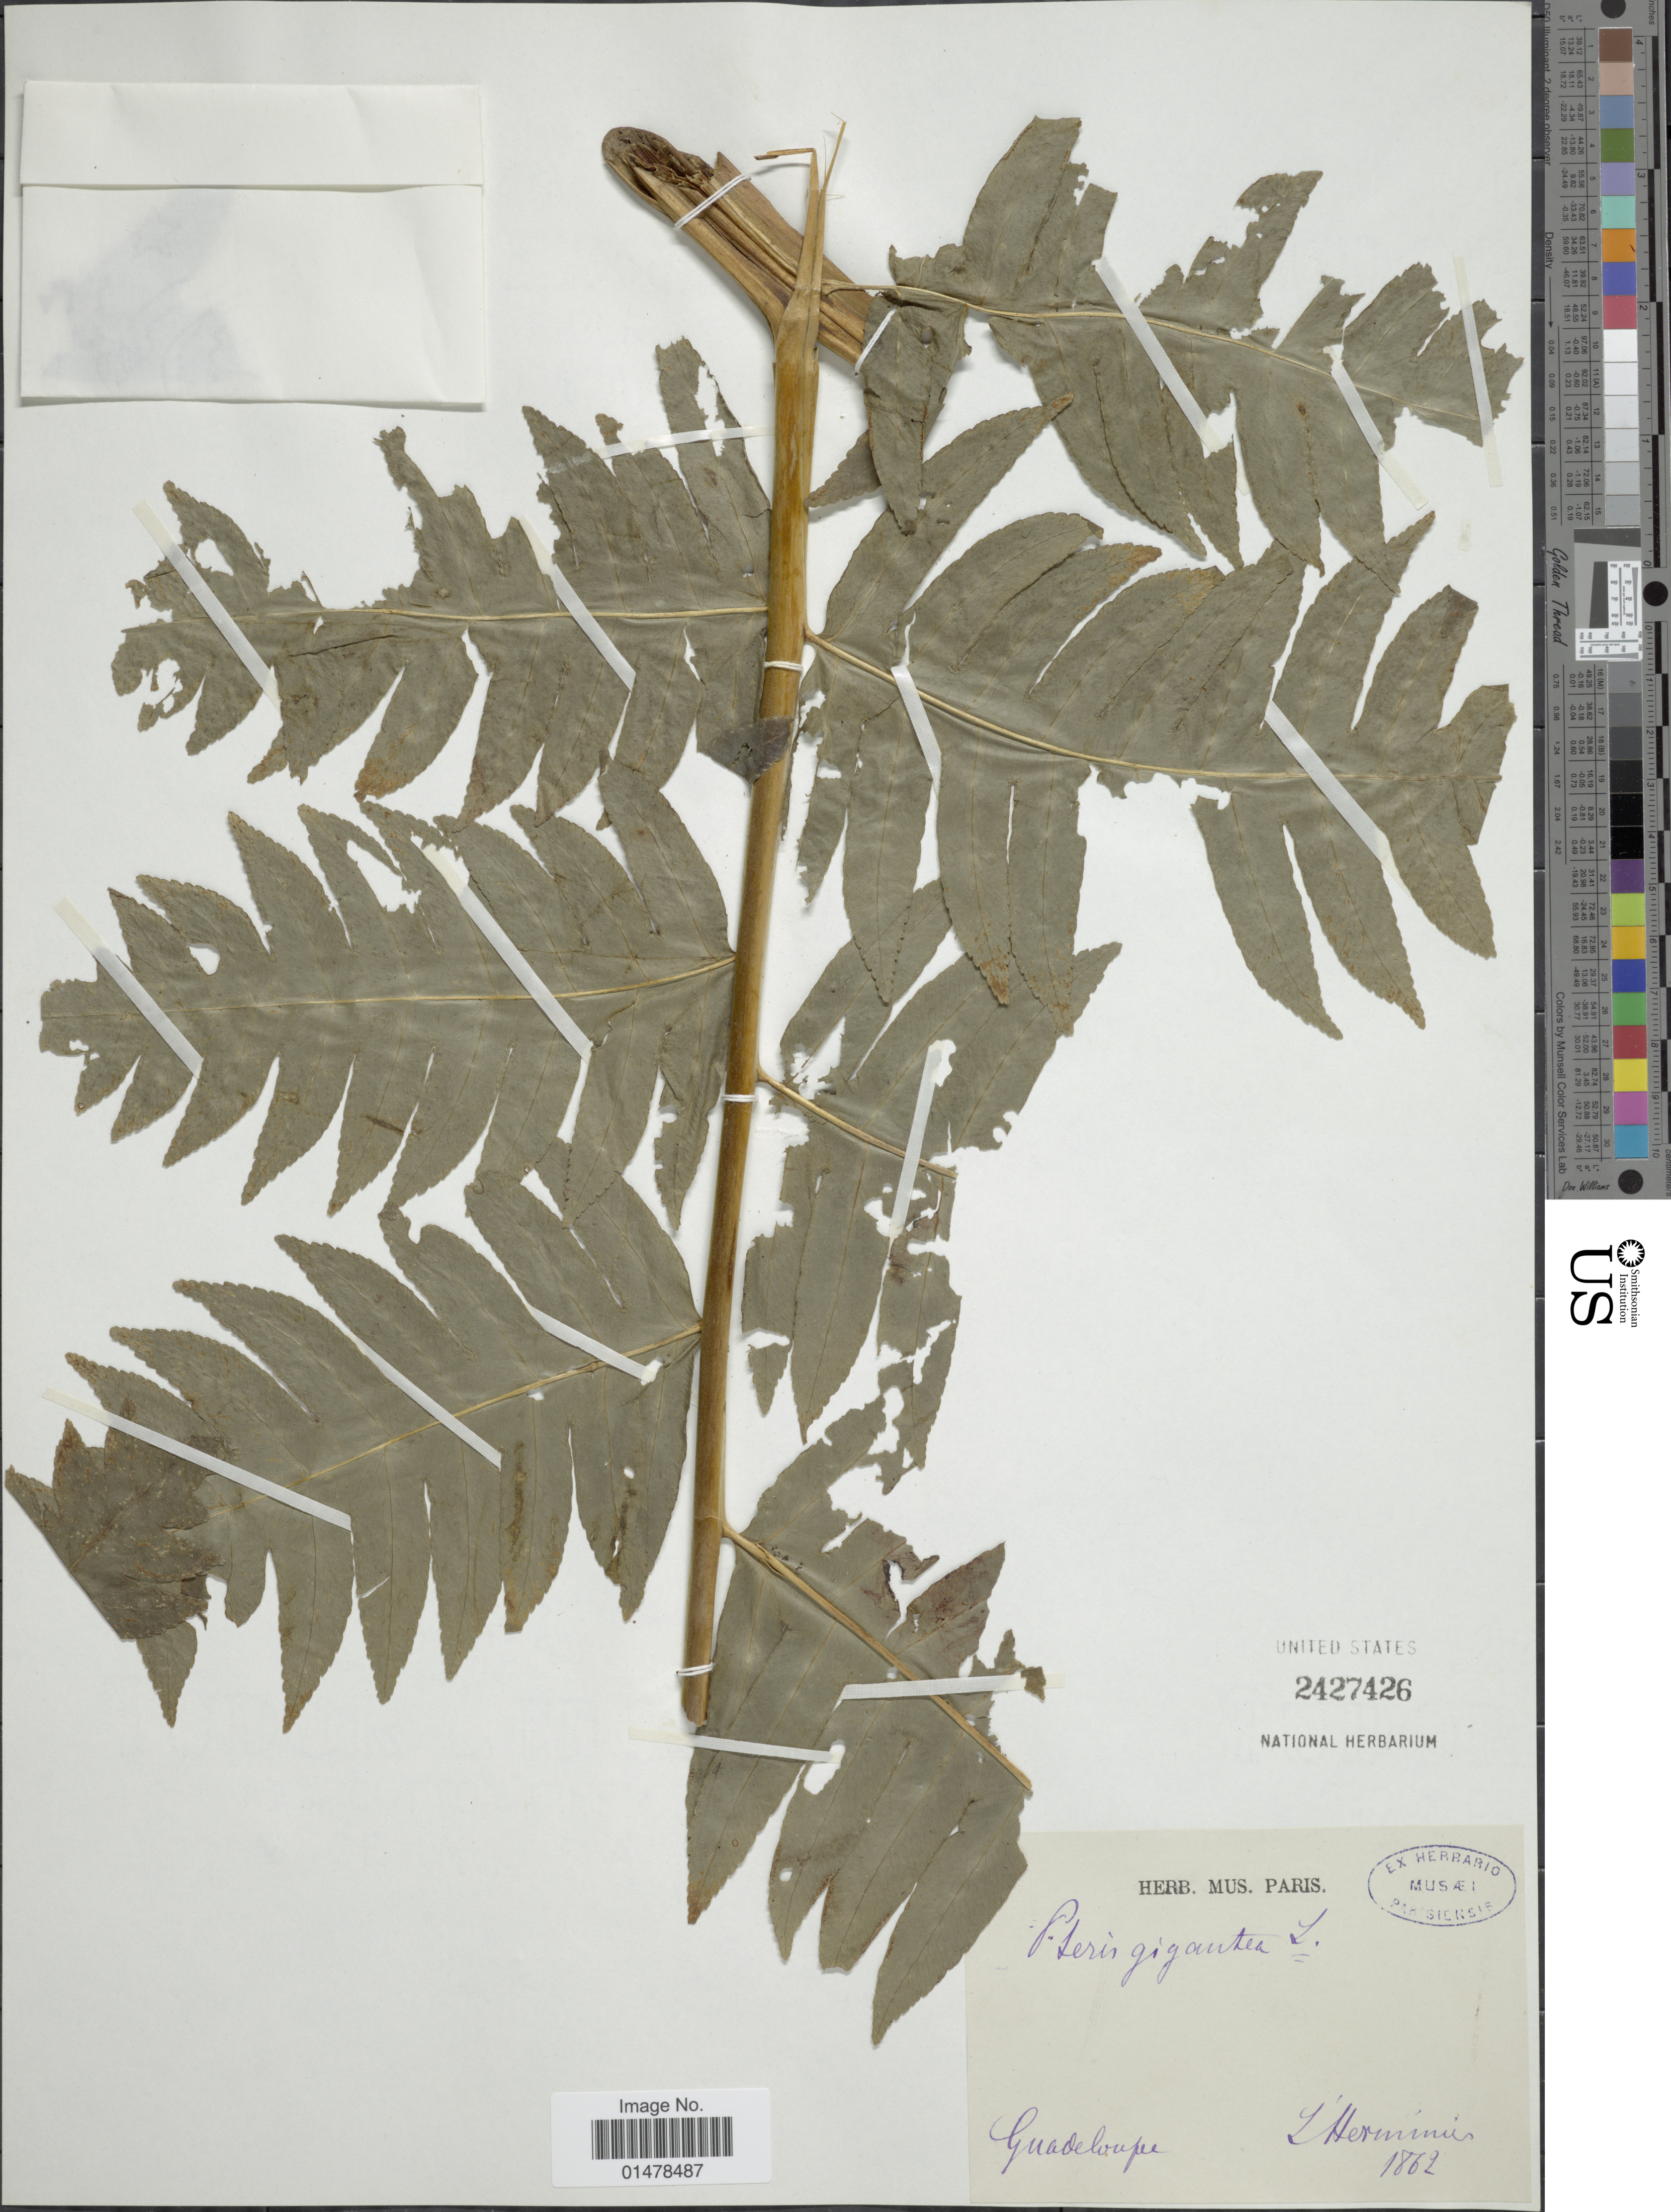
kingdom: Plantae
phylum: Tracheophyta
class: Polypodiopsida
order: Polypodiales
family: Pteridaceae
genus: Pteris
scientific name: Pteris arborea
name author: L.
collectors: -. L'Herminier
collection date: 1862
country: Guadeloupe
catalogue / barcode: US 2427426